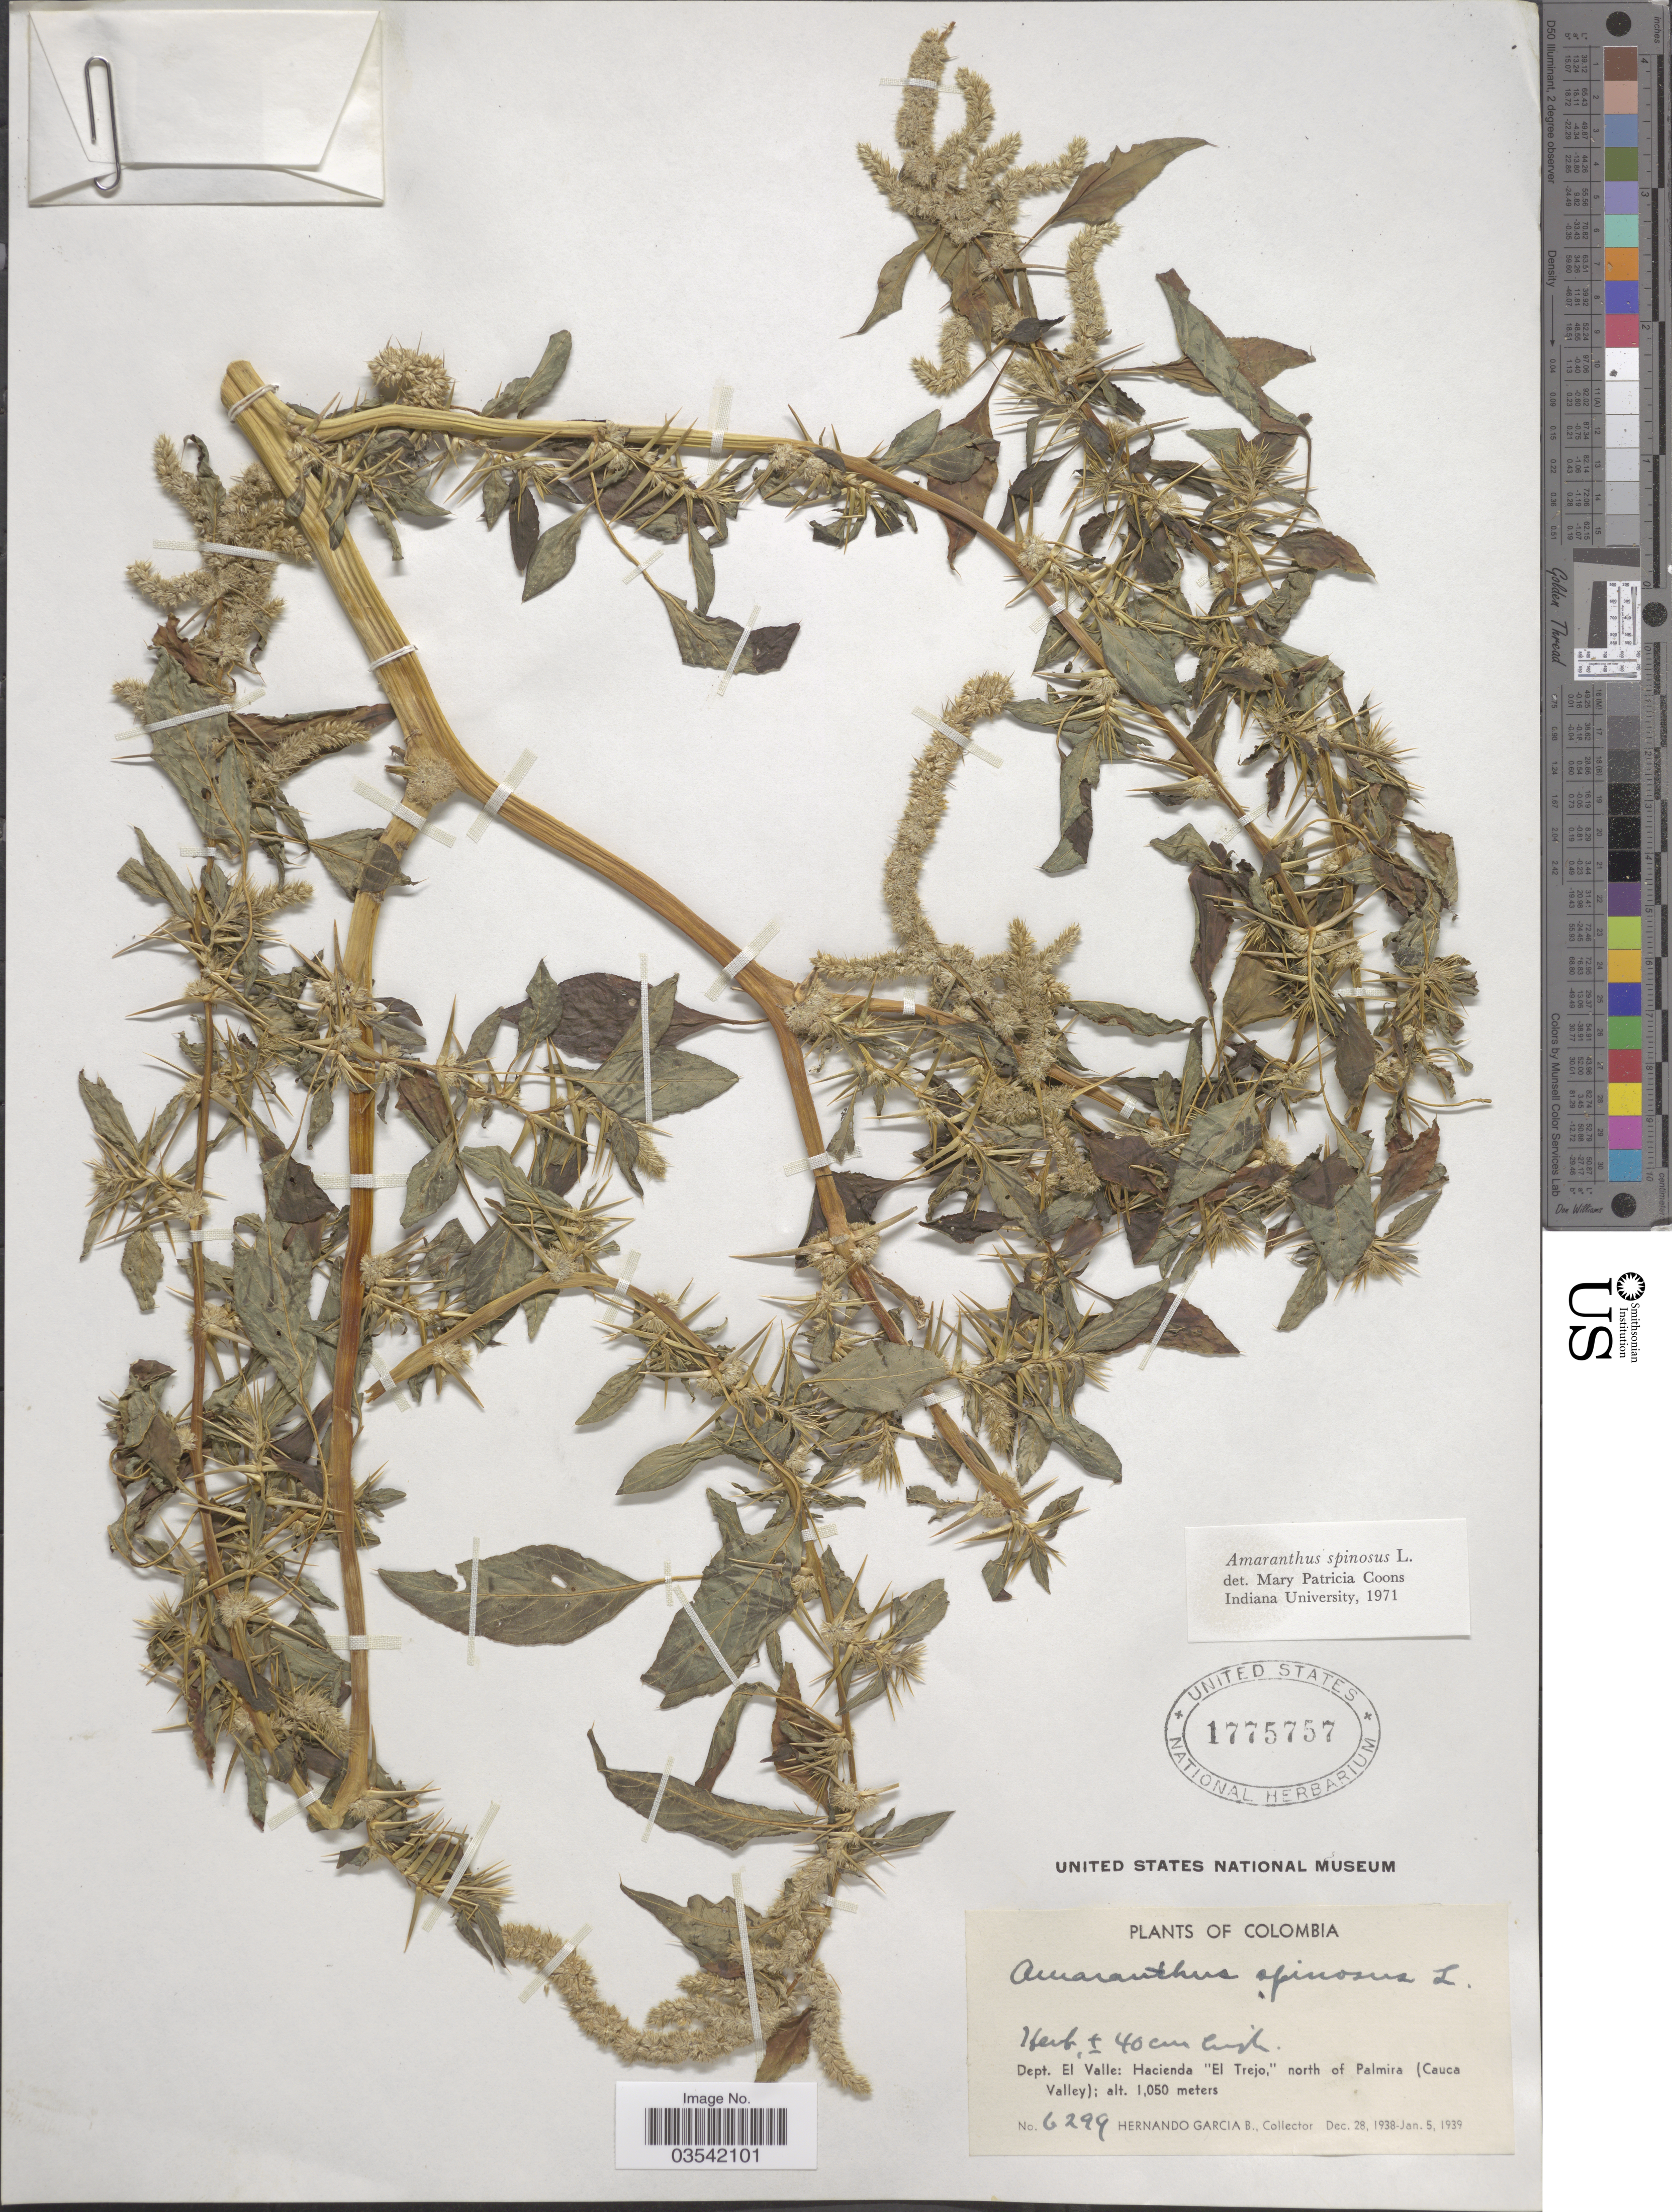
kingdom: Plantae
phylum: Tracheophyta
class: Magnoliopsida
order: Caryophyllales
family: Amaranthaceae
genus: Amaranthus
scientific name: Amaranthus spinosus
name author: L.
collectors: H. García Barriga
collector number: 6299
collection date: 1938-12-28/1939-01-05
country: Colombia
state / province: Valle del Cauca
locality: Dept. El Valle: Hacienda "El Trejo," north of Palmira (Cauca Valley).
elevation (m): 1050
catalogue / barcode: US 1775757